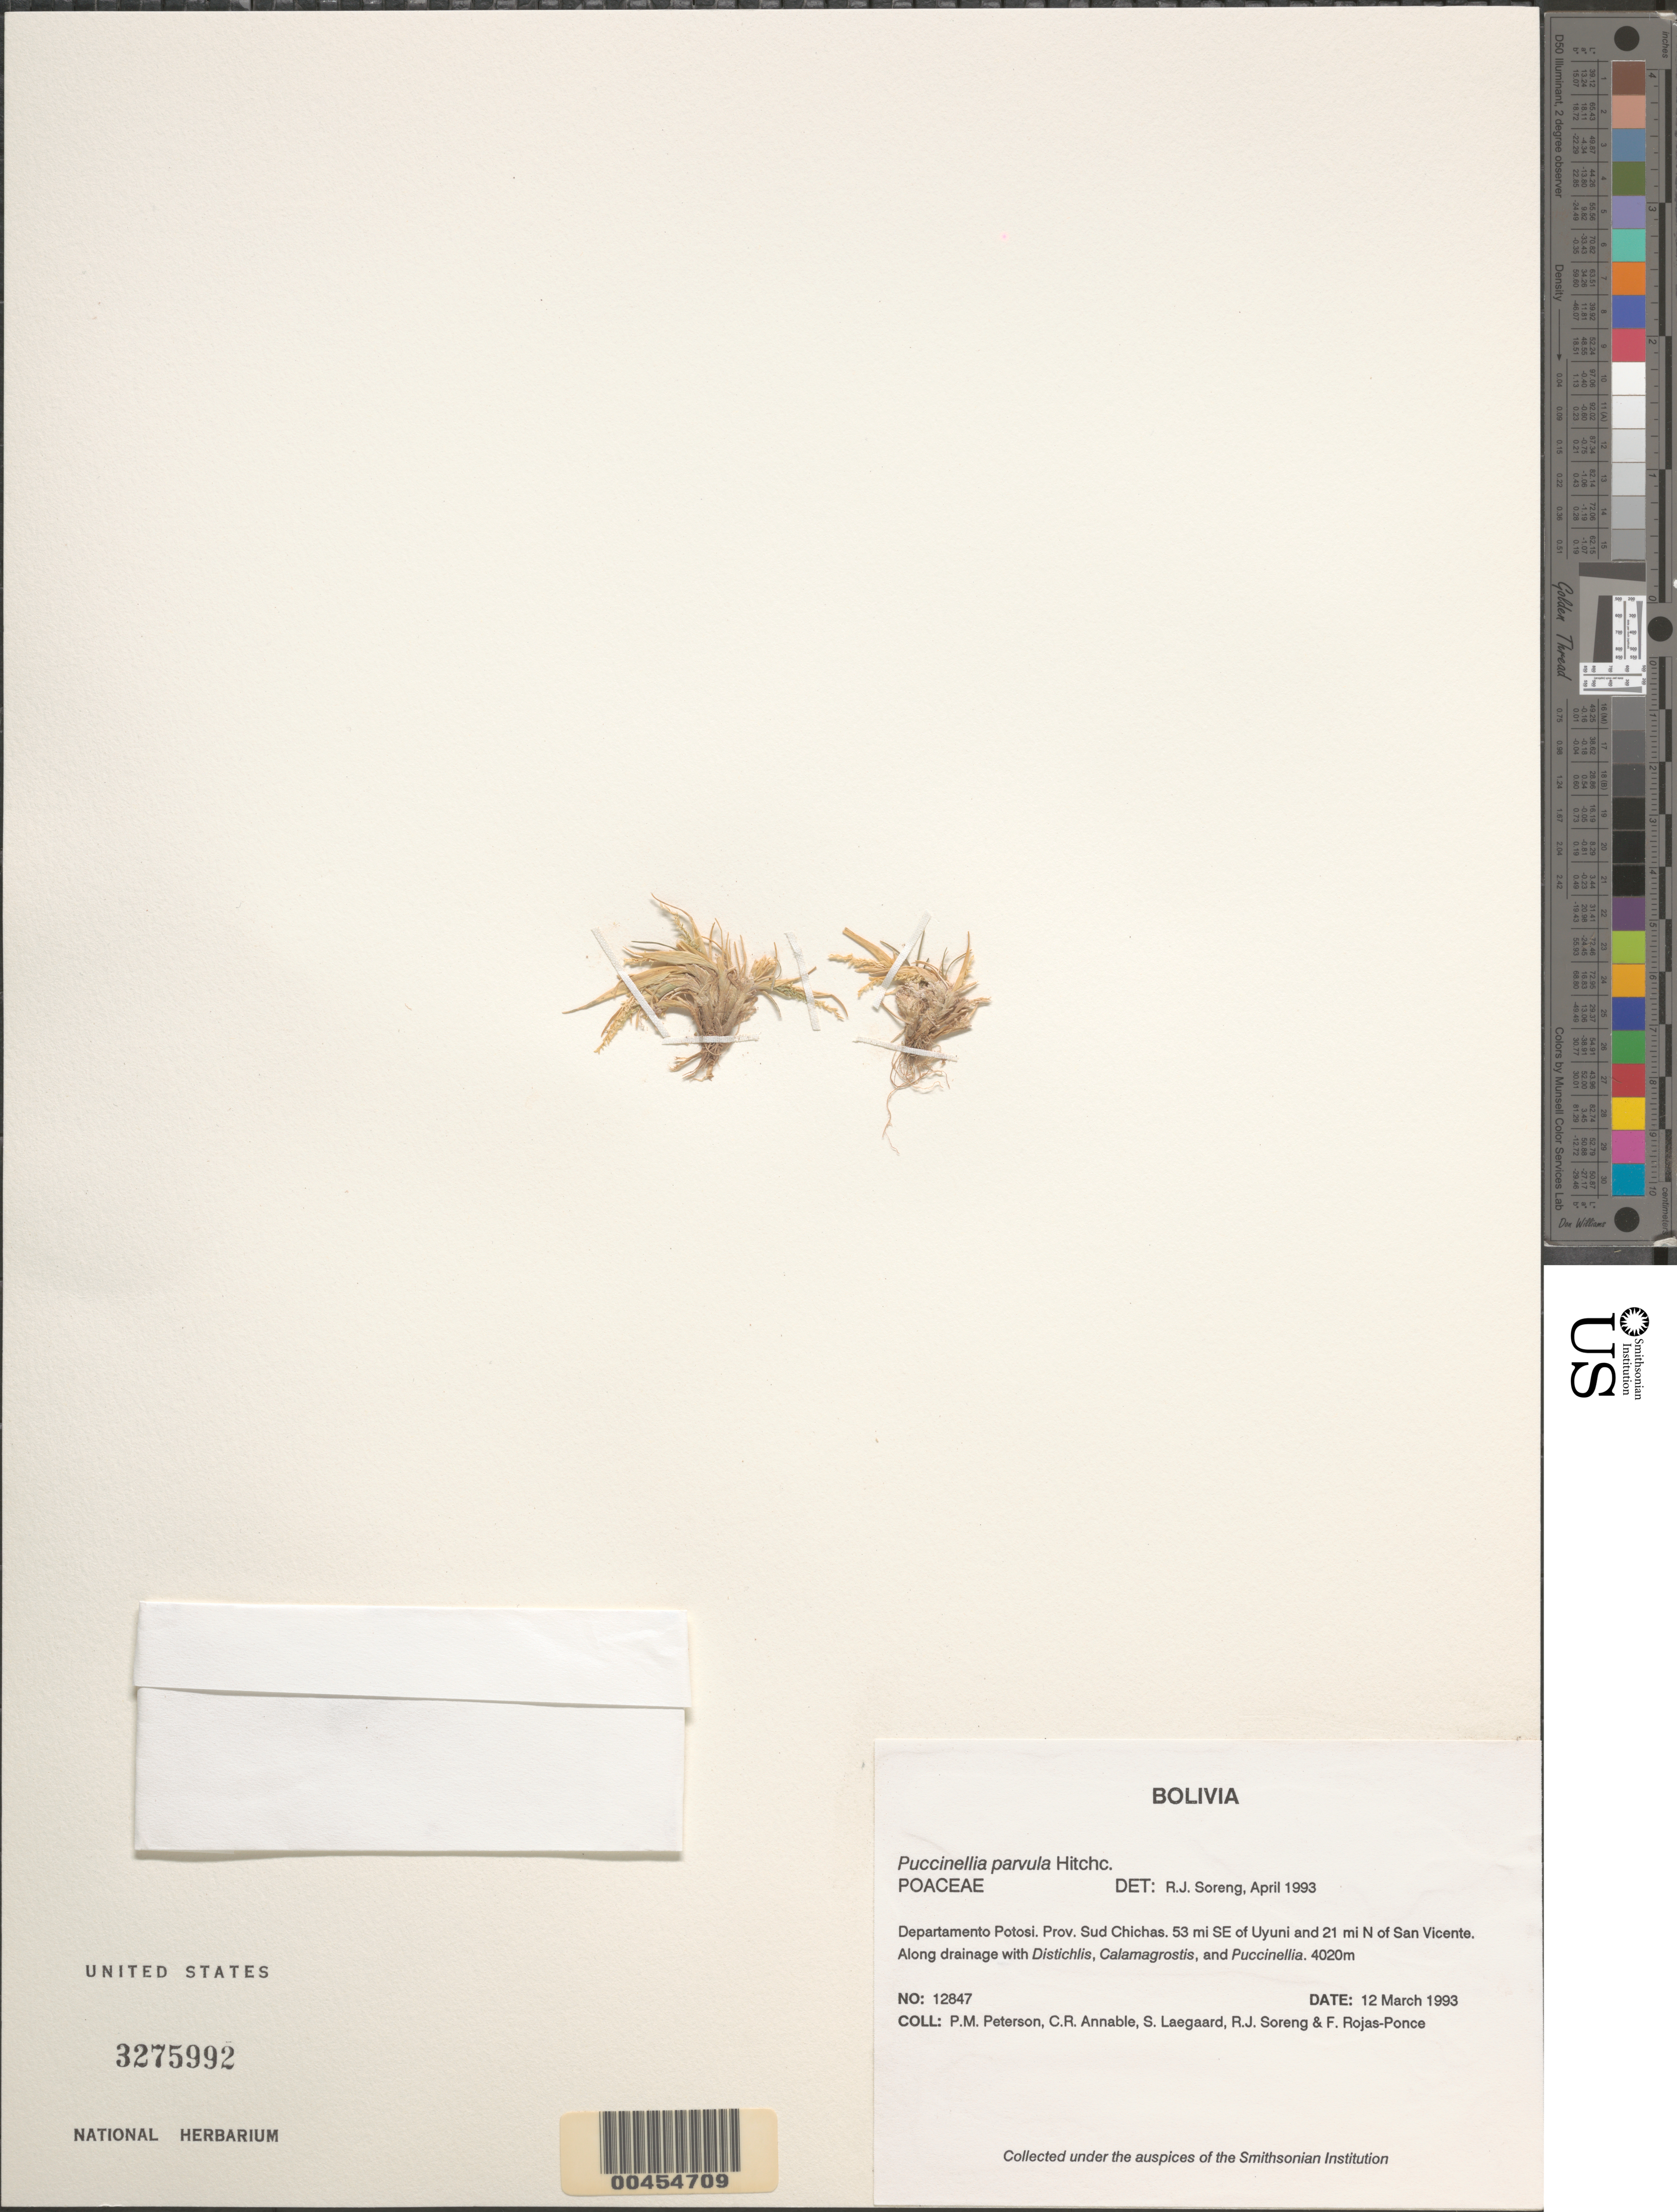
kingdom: Plantae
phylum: Tracheophyta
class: Liliopsida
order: Poales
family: Poaceae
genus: Puccinellia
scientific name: Puccinellia parvula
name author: Hitchc.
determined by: Soreng, Robert J., Research Associate (BOT), Smithsonian Institution - National Museum of Natural History (UNITED STATES)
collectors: P. M. Peterson, C. R. Annable, S. Lægaard, R. J. Soreng & F. Rojas-Ponce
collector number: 12847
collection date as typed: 12 Mar 1993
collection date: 1993-03-12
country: Bolivia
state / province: Potosí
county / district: Sud Chichas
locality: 53 mi SE of Uyuni and 21 mi N of San Vicente.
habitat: Along drainage with Distichlis, Calamagrostis, and Puccinellia.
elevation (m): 4020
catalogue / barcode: US 3275992